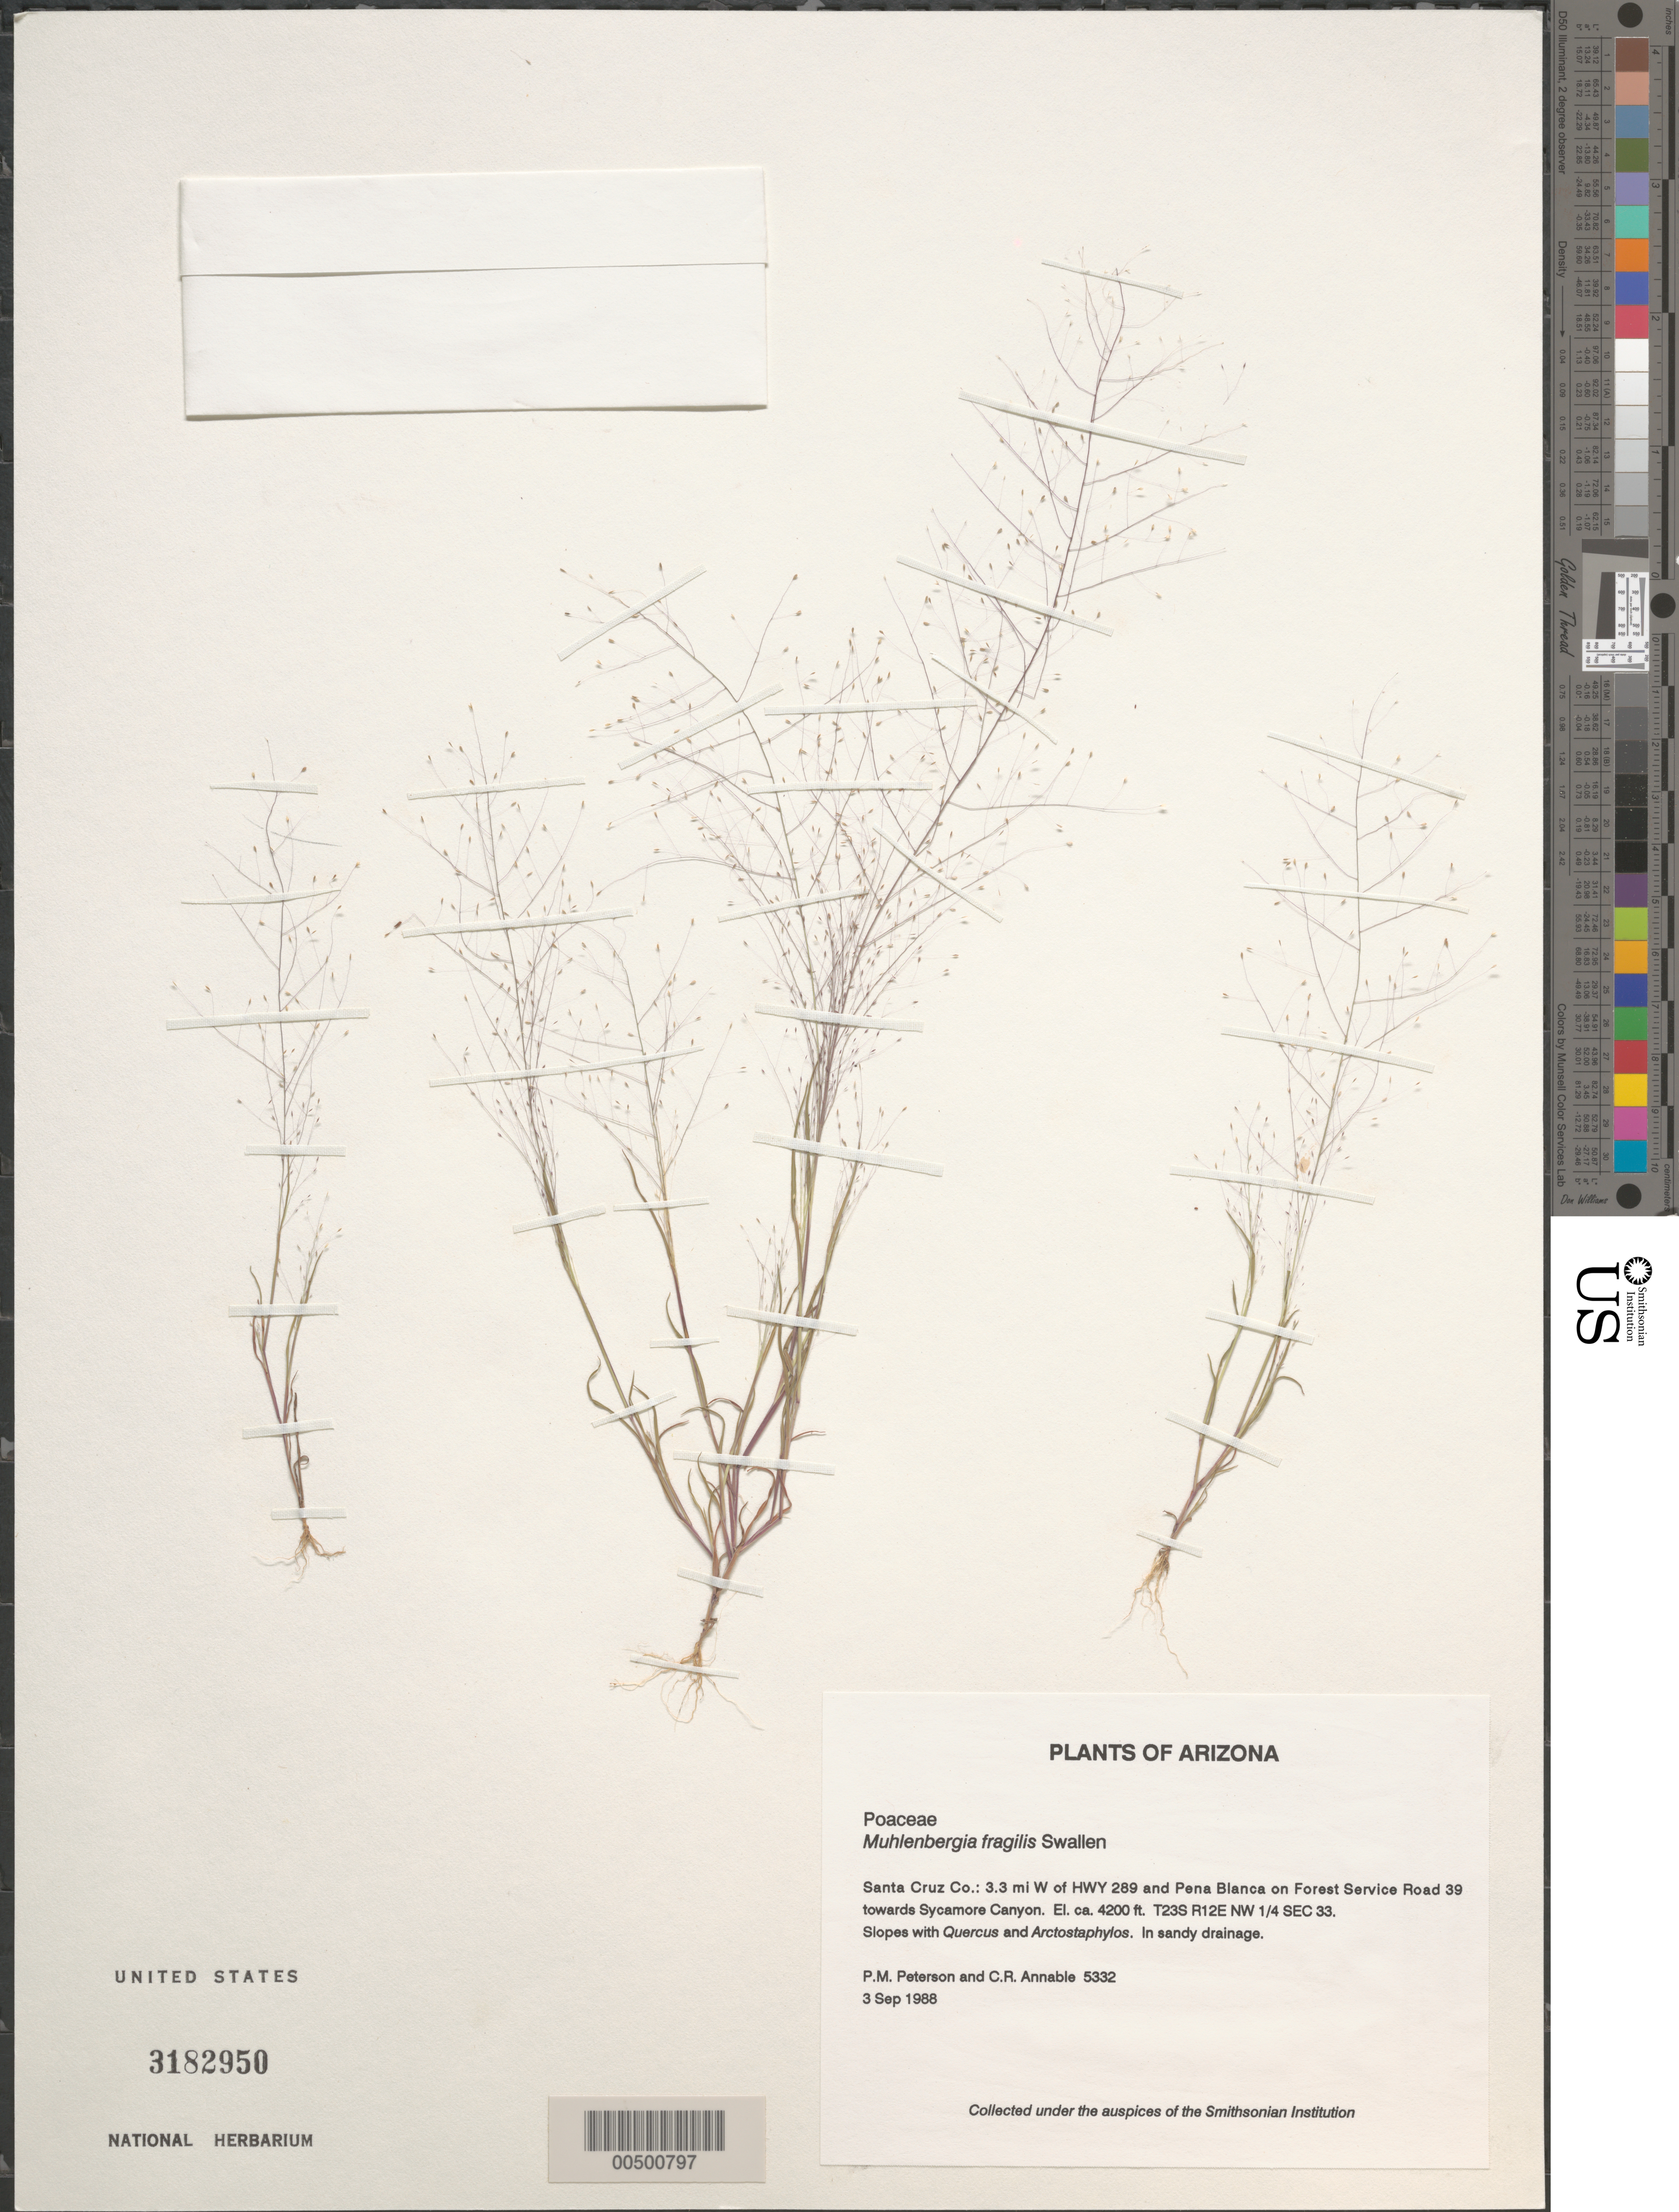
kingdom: Plantae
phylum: Tracheophyta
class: Liliopsida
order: Poales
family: Poaceae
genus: Muhlenbergia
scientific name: Muhlenbergia fragilis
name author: Swallen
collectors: P. M. Peterson & C. R. Annable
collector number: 05332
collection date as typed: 03 Sep 1988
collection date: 1988-09-03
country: United States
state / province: Arizona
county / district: Santa Cruz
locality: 3.3 mi W of HWY 289 and Pena Blanca on Forest Service Road 39 towards Sycamore Canyon.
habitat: Slopes with Quercus and Arctostaphylos. In sandy drainage.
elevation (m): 1280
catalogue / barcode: US 3182950